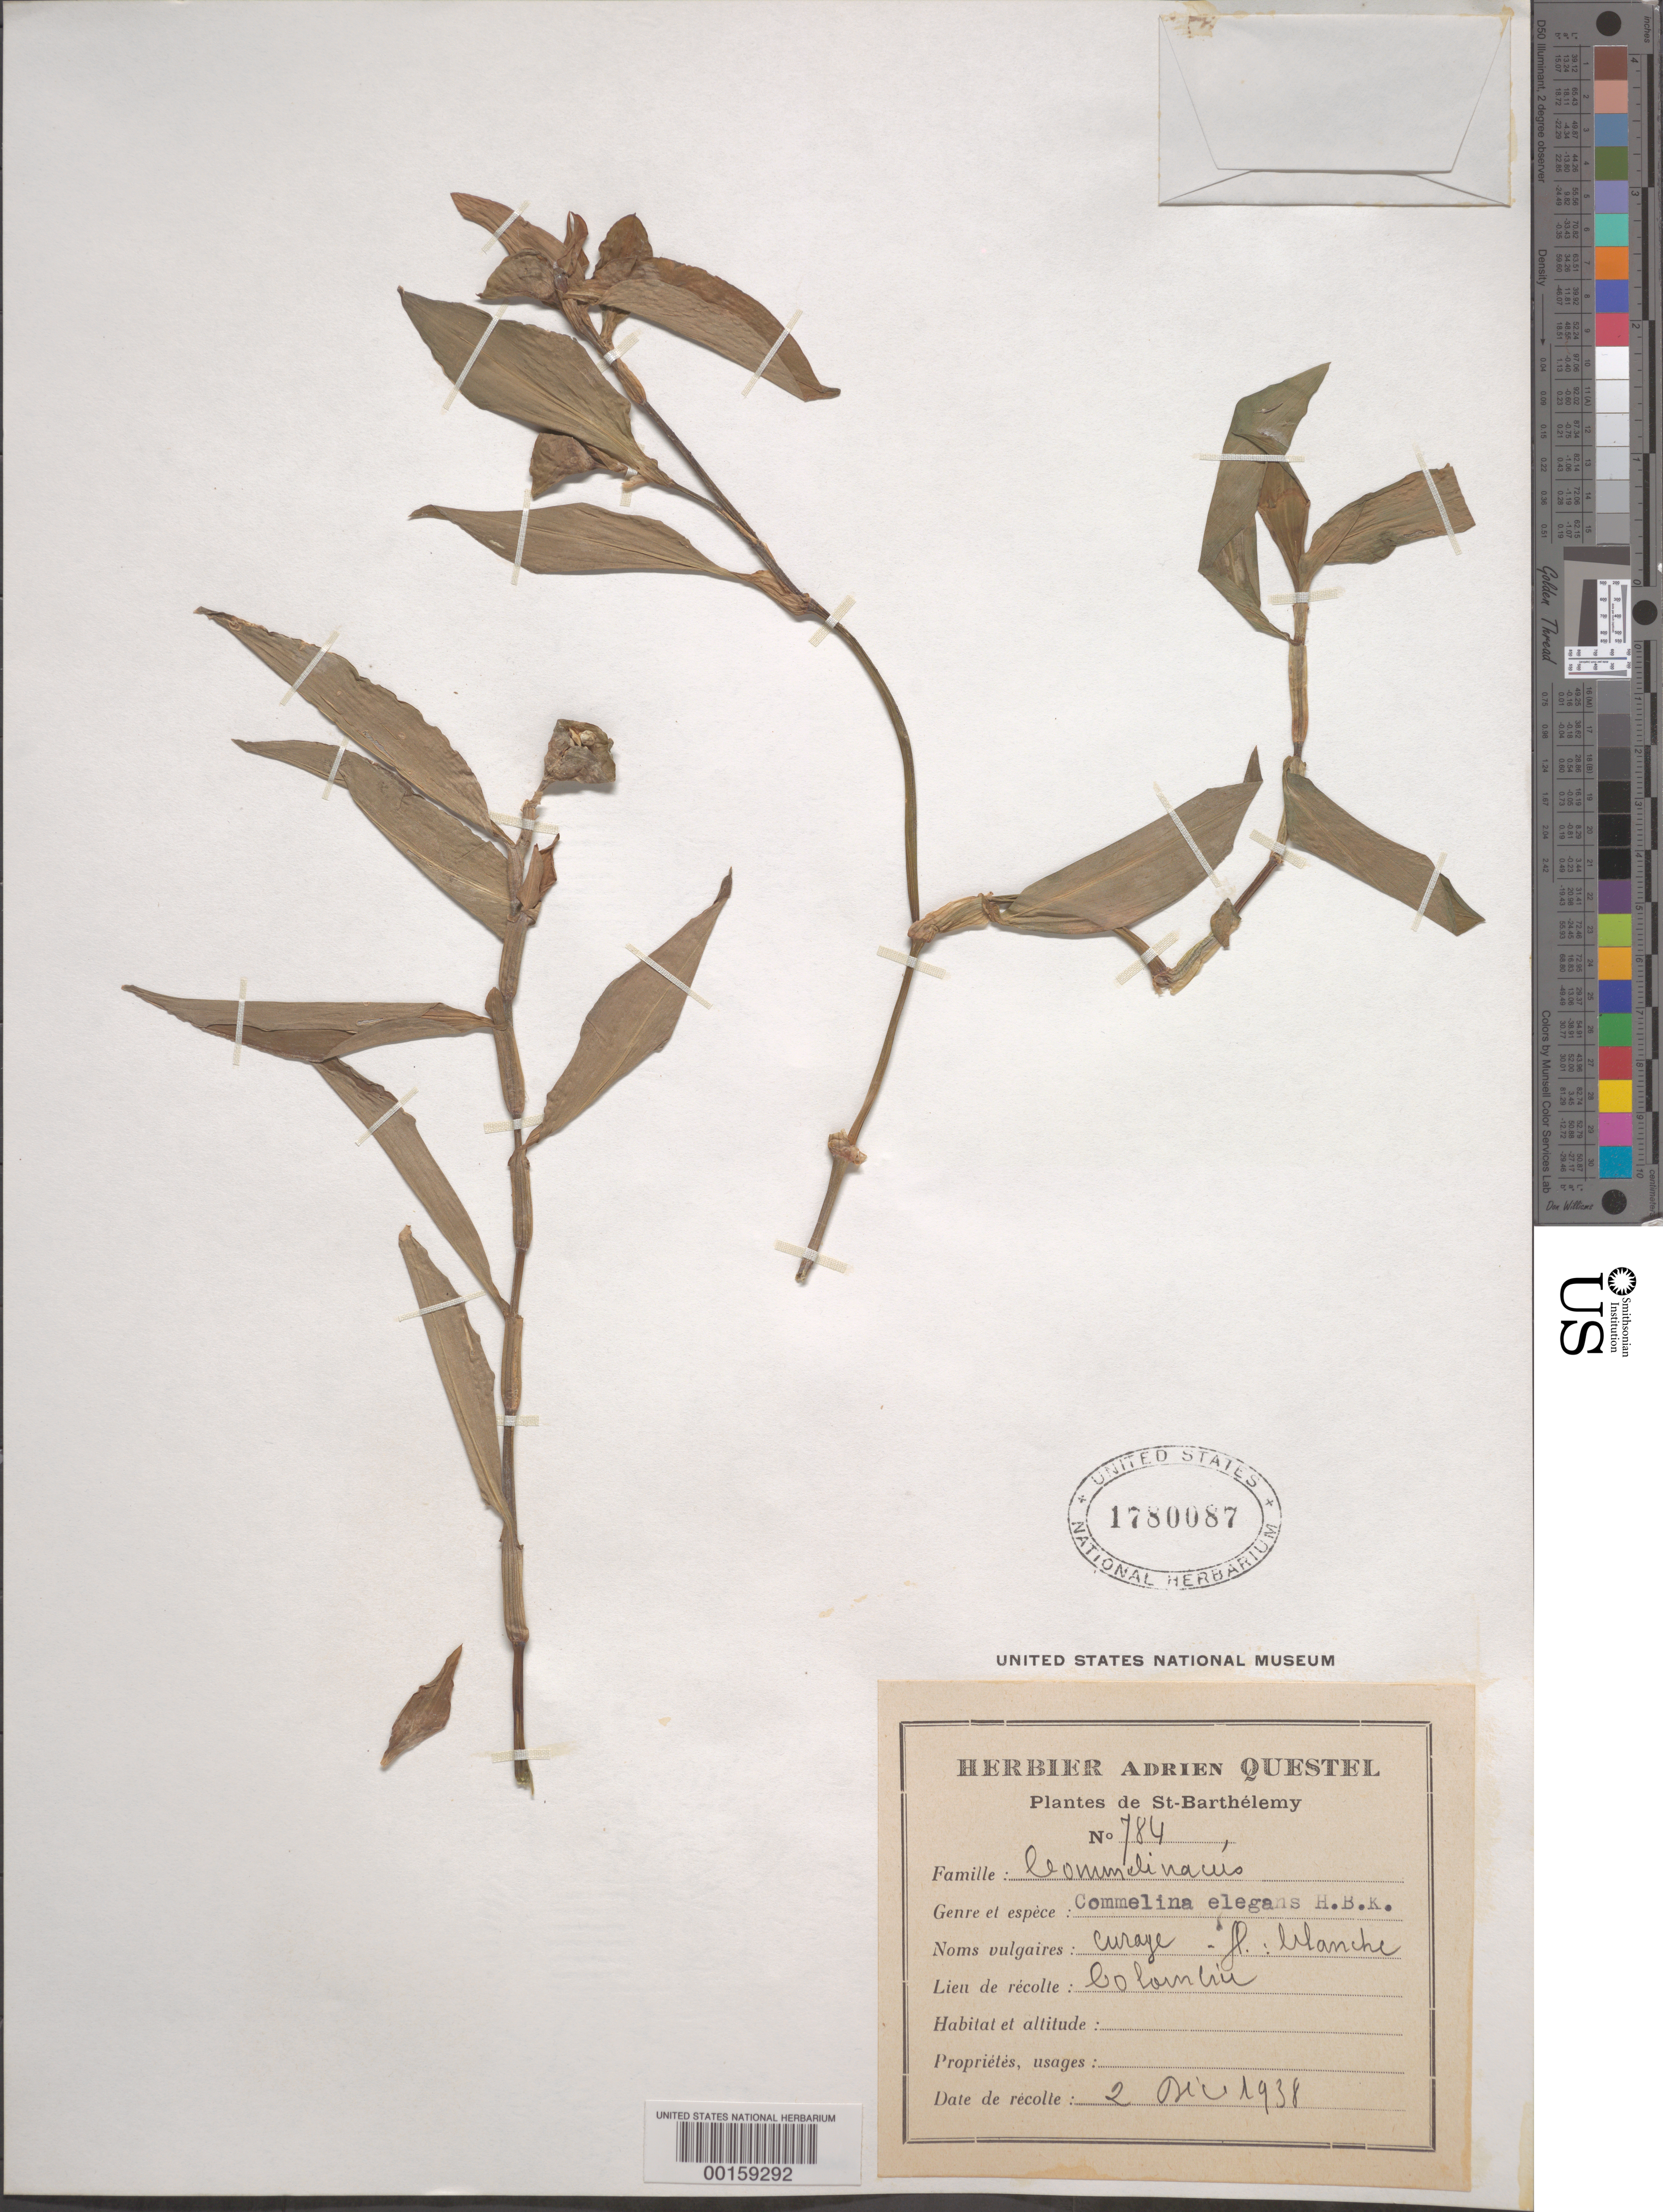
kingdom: Plantae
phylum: Tracheophyta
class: Liliopsida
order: Commelinales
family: Commelinaceae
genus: Commelina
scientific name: Commelina erecta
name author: L.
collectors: -. Colorneier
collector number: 784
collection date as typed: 02 Dec 1938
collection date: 1938-12-02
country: Saint Barthélemy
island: St. Barthélemy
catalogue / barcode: US 1780087